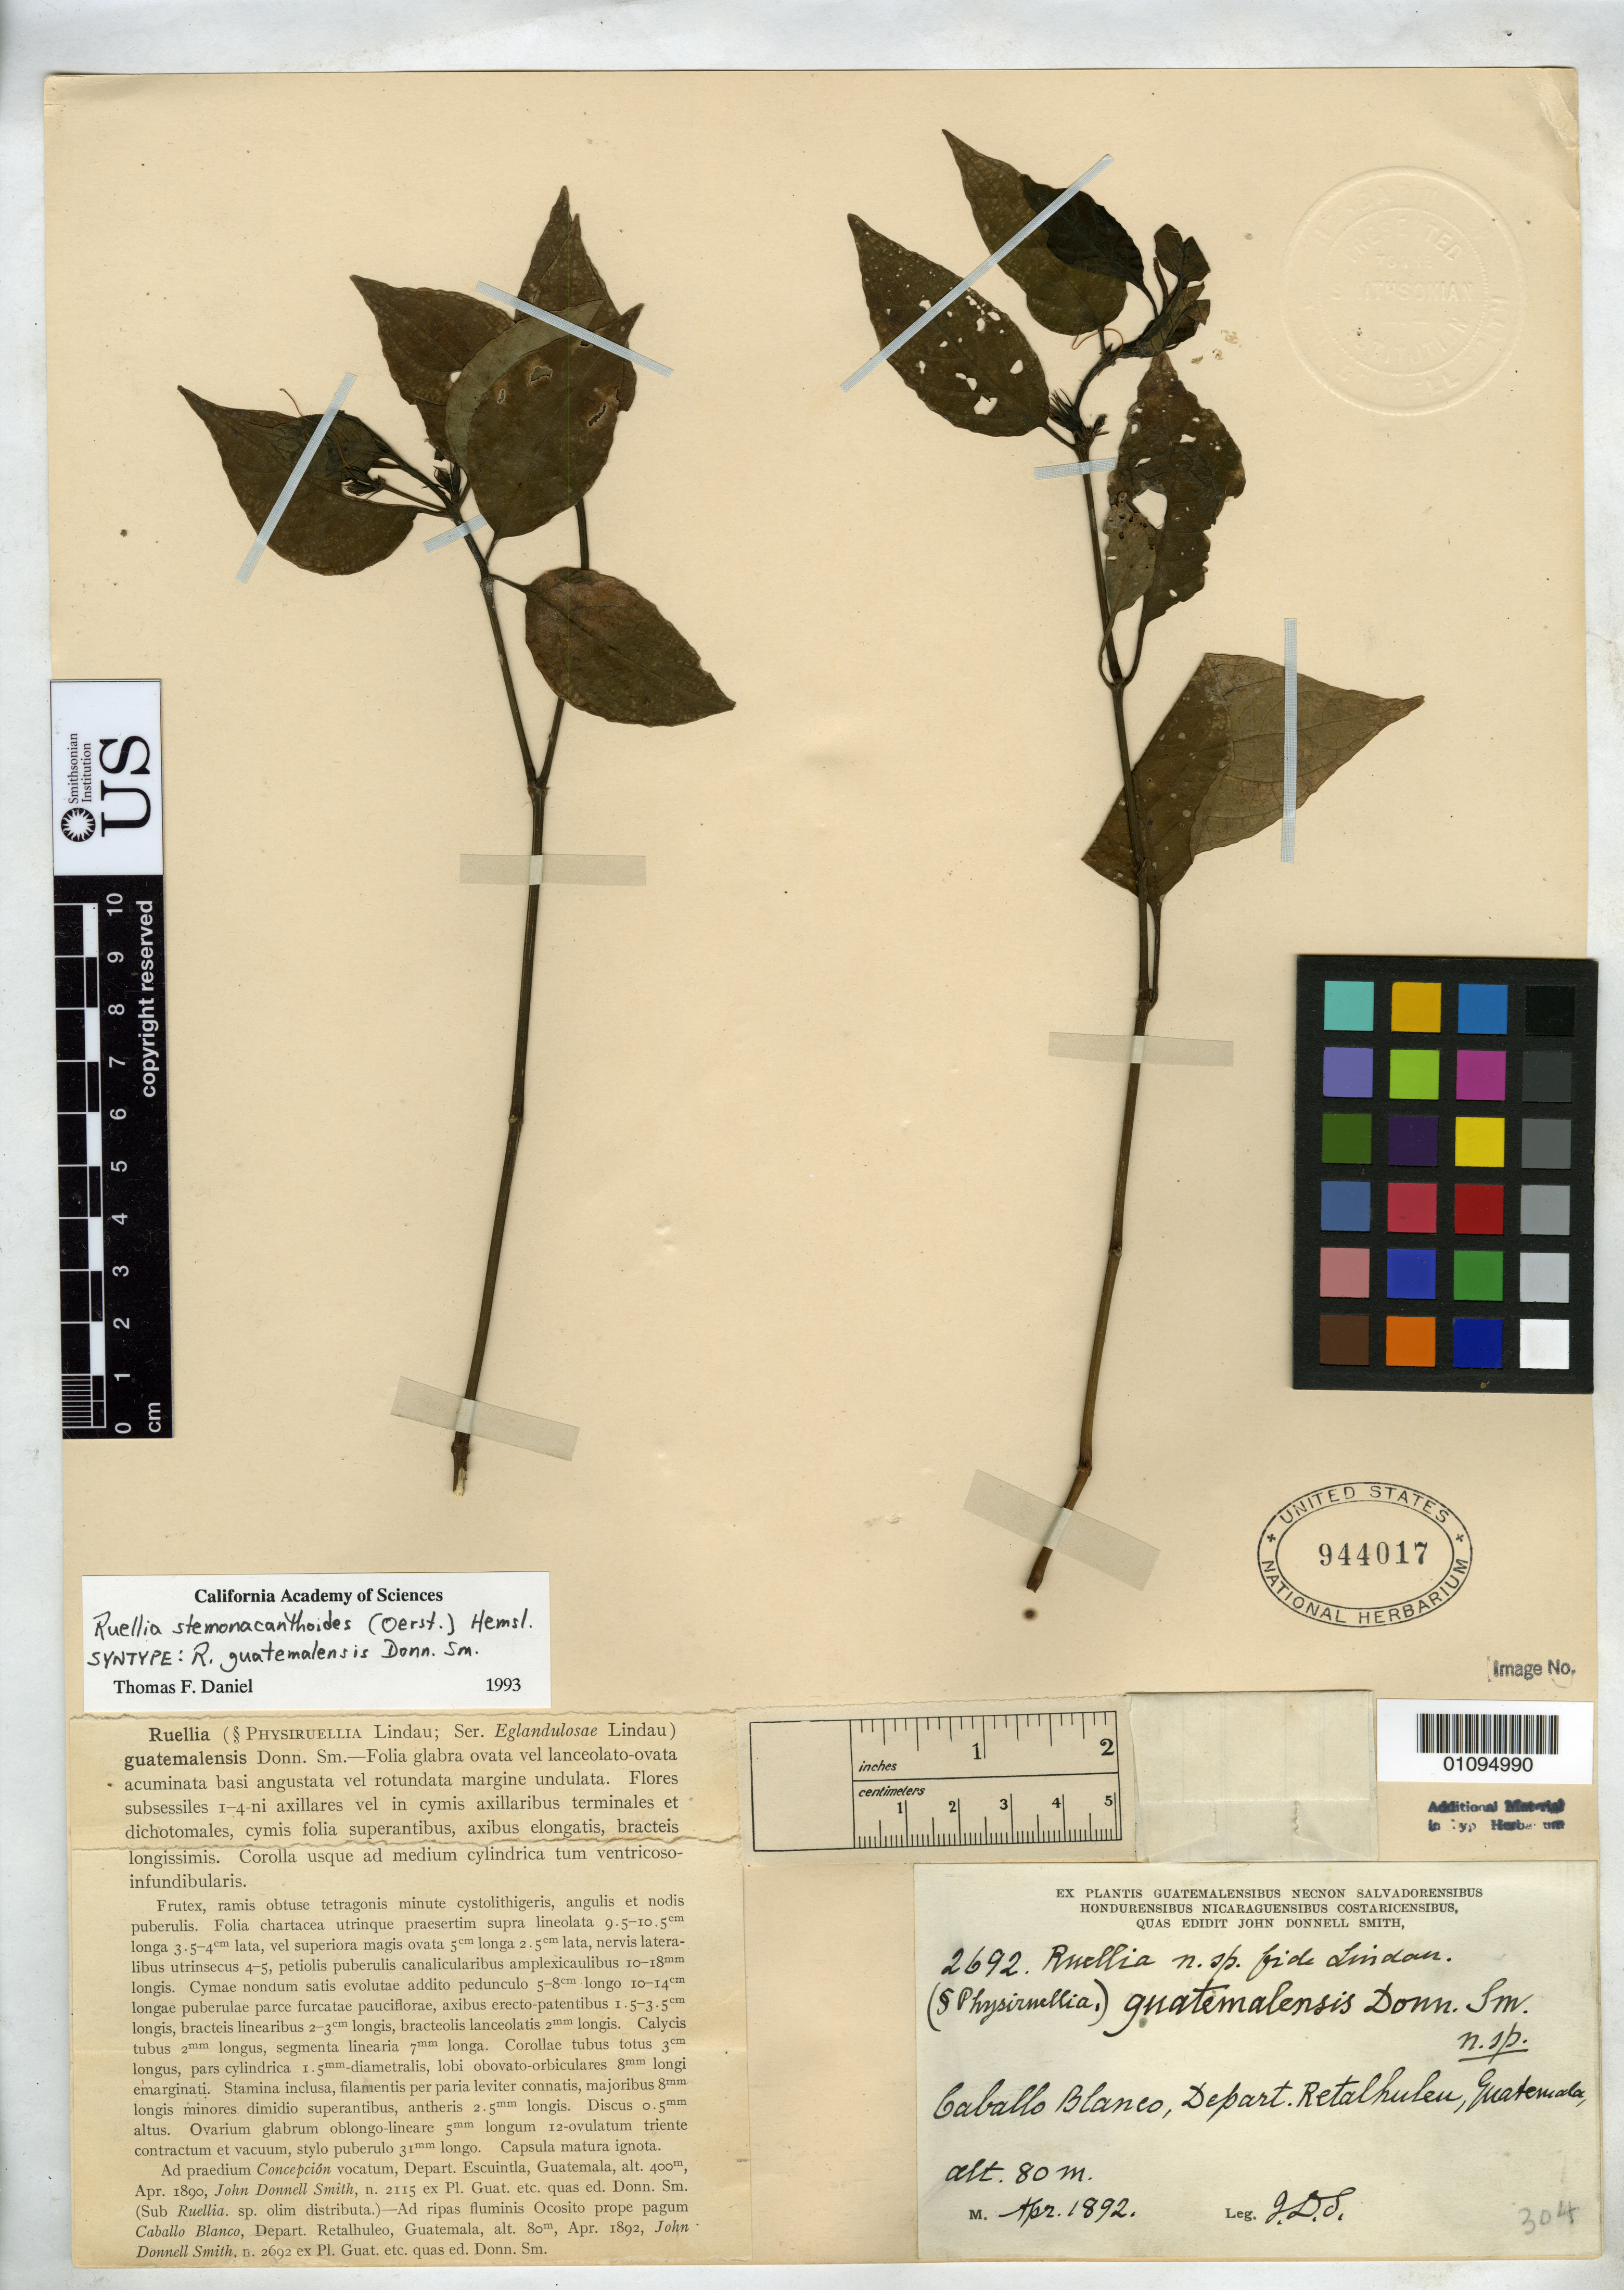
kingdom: Plantae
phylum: Tracheophyta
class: Magnoliopsida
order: Lamiales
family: Acanthaceae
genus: Ruellia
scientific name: Ruellia guatemalensis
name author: Donn. Sm.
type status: Syntype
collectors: J. Donnell Smith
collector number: J.D.S. 2692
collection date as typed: Apr 1892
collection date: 1892-04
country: Guatemala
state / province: Retalhuleu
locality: Caballo Blanco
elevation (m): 80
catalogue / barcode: US 944017